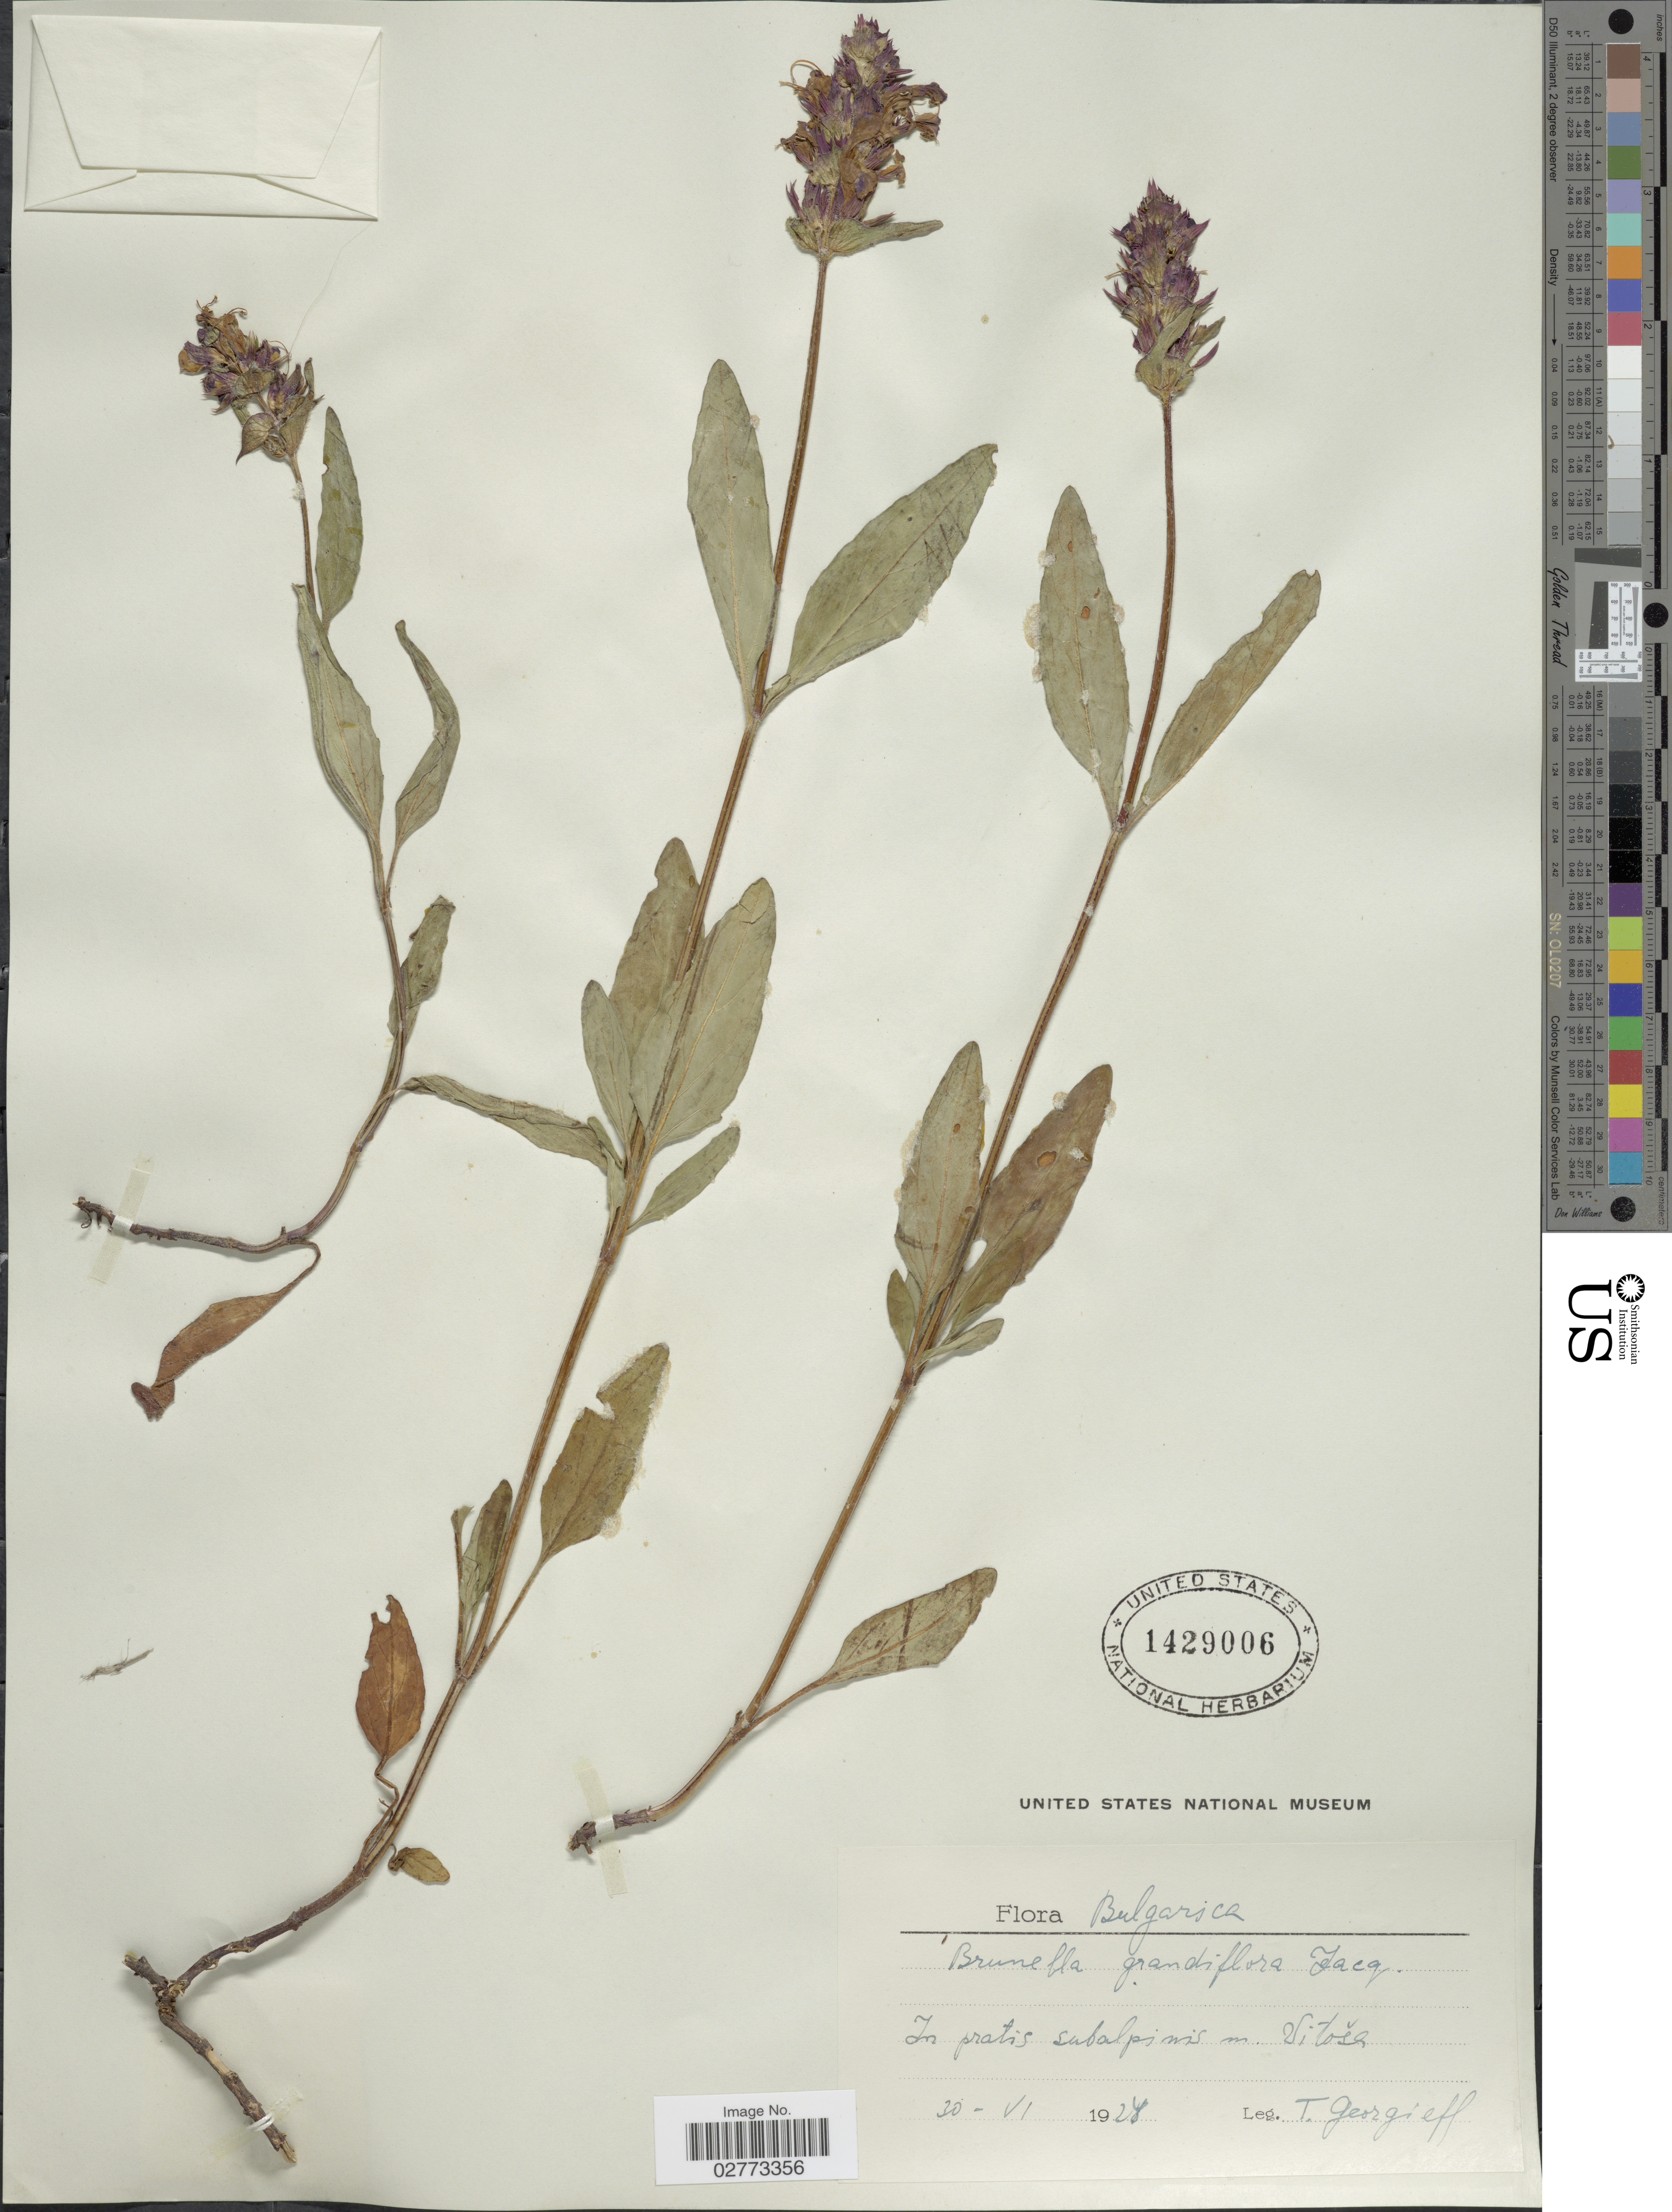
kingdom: Plantae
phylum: Tracheophyta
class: Magnoliopsida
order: Lamiales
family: Lamiaceae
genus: Prunella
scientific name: Prunella grandiflora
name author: (L.) Turra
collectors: T. Georgieff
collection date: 1928-06-30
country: Bulgaria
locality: Bulgarica. In pratis subalpinis m. Vitosa.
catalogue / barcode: US 1429006